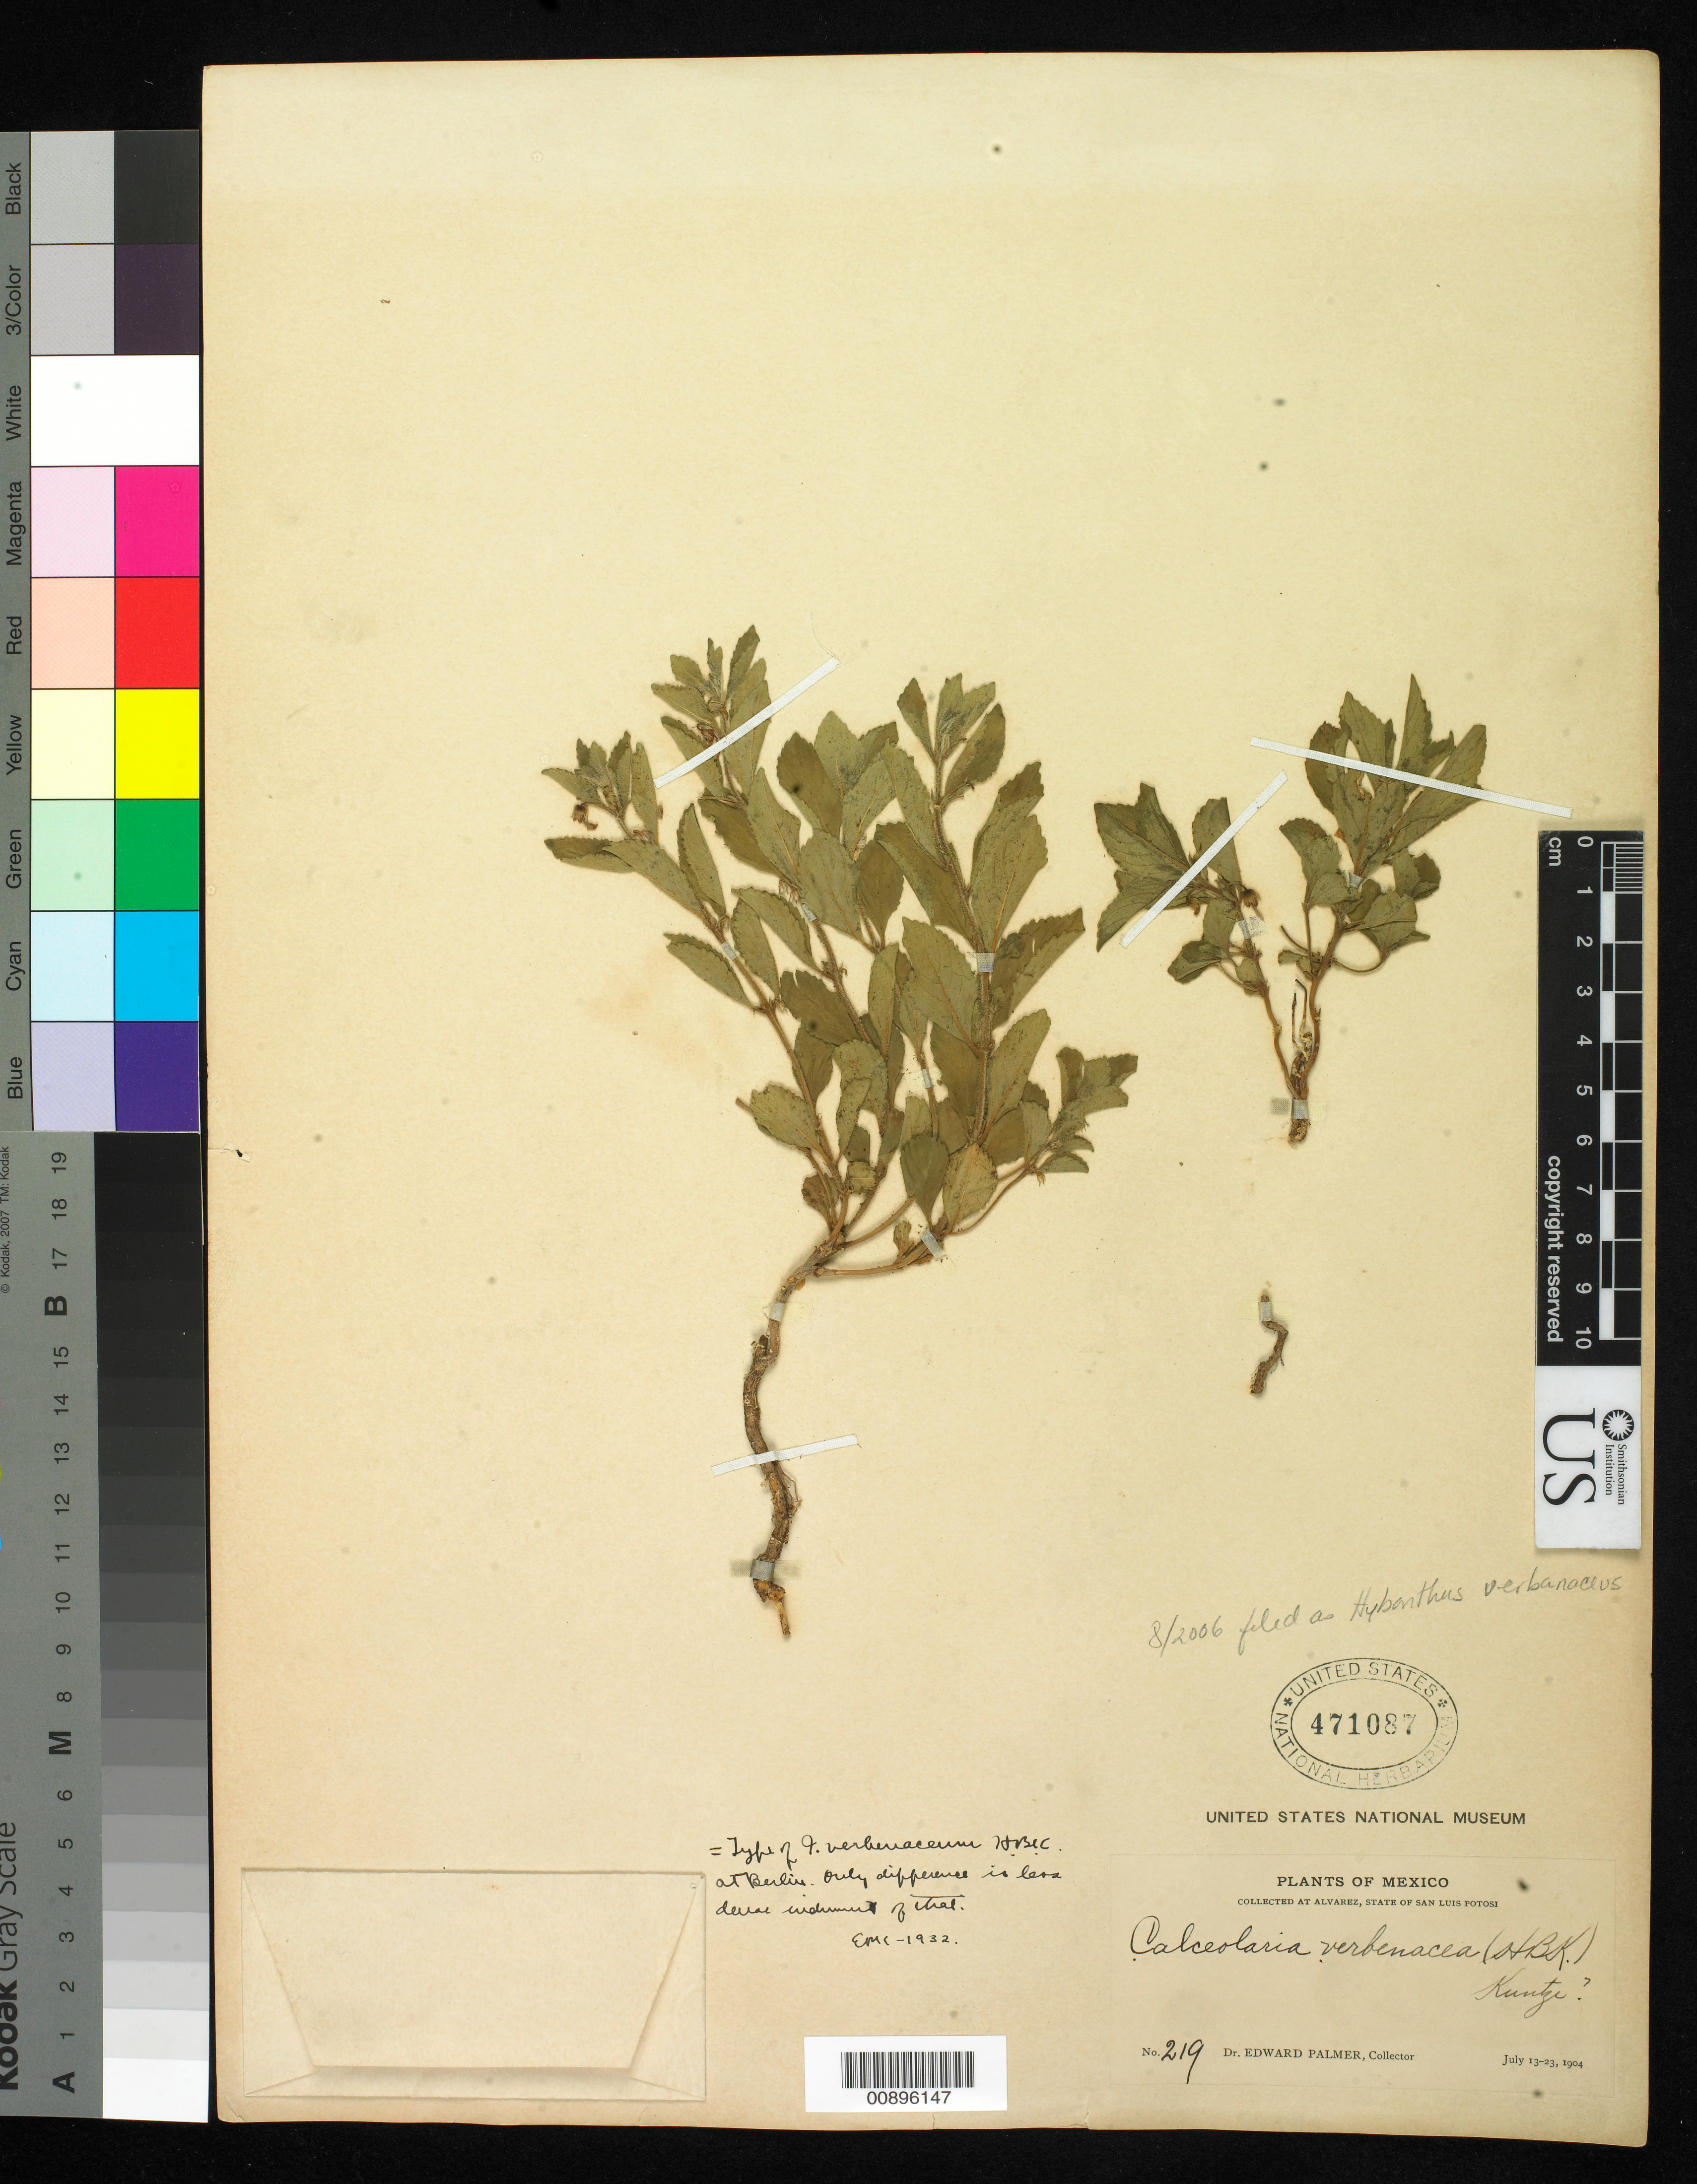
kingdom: Plantae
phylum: Tracheophyta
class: Magnoliopsida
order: Malpighiales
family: Violaceae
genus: Pombalia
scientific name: Pombalia verbenacea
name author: (Kunth) H.E. Ballard & Paula-Souza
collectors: E. Palmer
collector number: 219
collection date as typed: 13 Jul 1904 to 23 Jul 1904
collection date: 1904-07-13/1904-07-23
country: Mexico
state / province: San Luis Potosí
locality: Alvarez, San Luis Potosí.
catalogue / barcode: US 471087